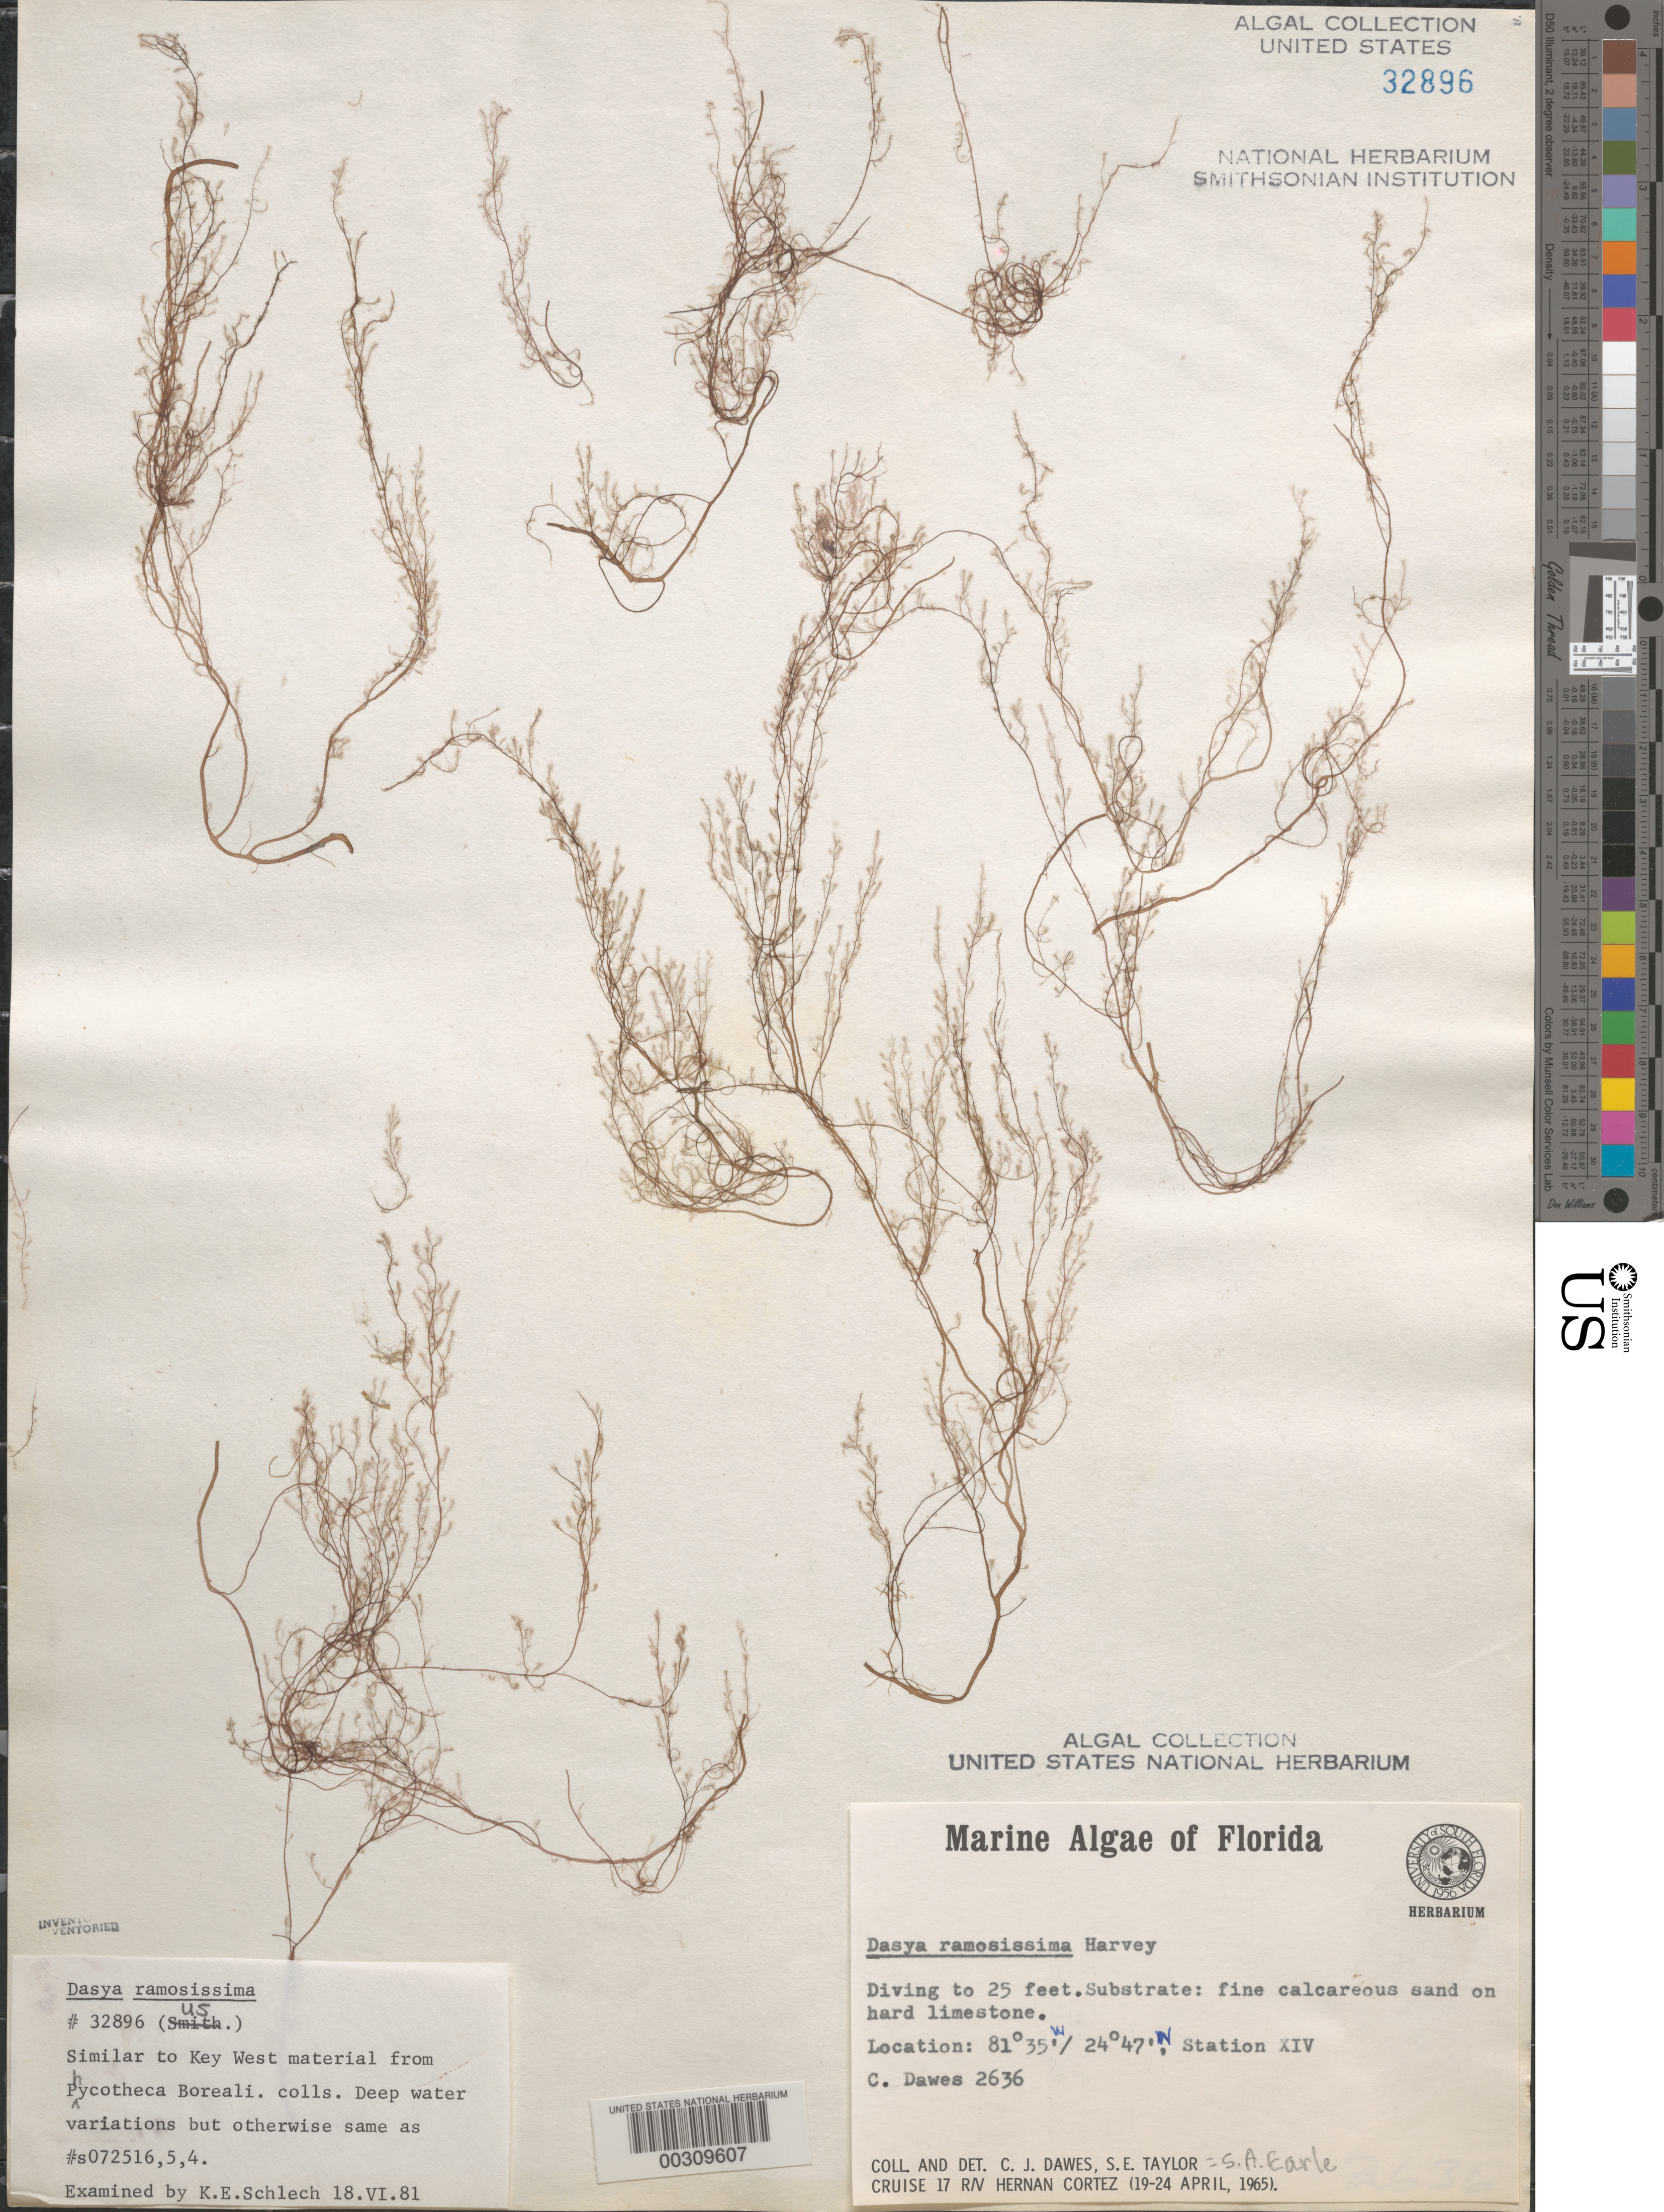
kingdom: Plantae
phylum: Rhodophyta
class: Florideophyceae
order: Ceramiales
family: Dasyaceae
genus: Dasya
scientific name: Dasya ramosissima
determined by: Schlech, K. E.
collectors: C. Dawes & S. A. Earle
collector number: Cjd 2636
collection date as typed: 19 Apr 1965 to 24 Apr 1965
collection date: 1965-04-19/1965-04-24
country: United States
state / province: Florida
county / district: Monroe County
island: Florida Keys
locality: Off southern Florida Keys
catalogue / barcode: US 32896